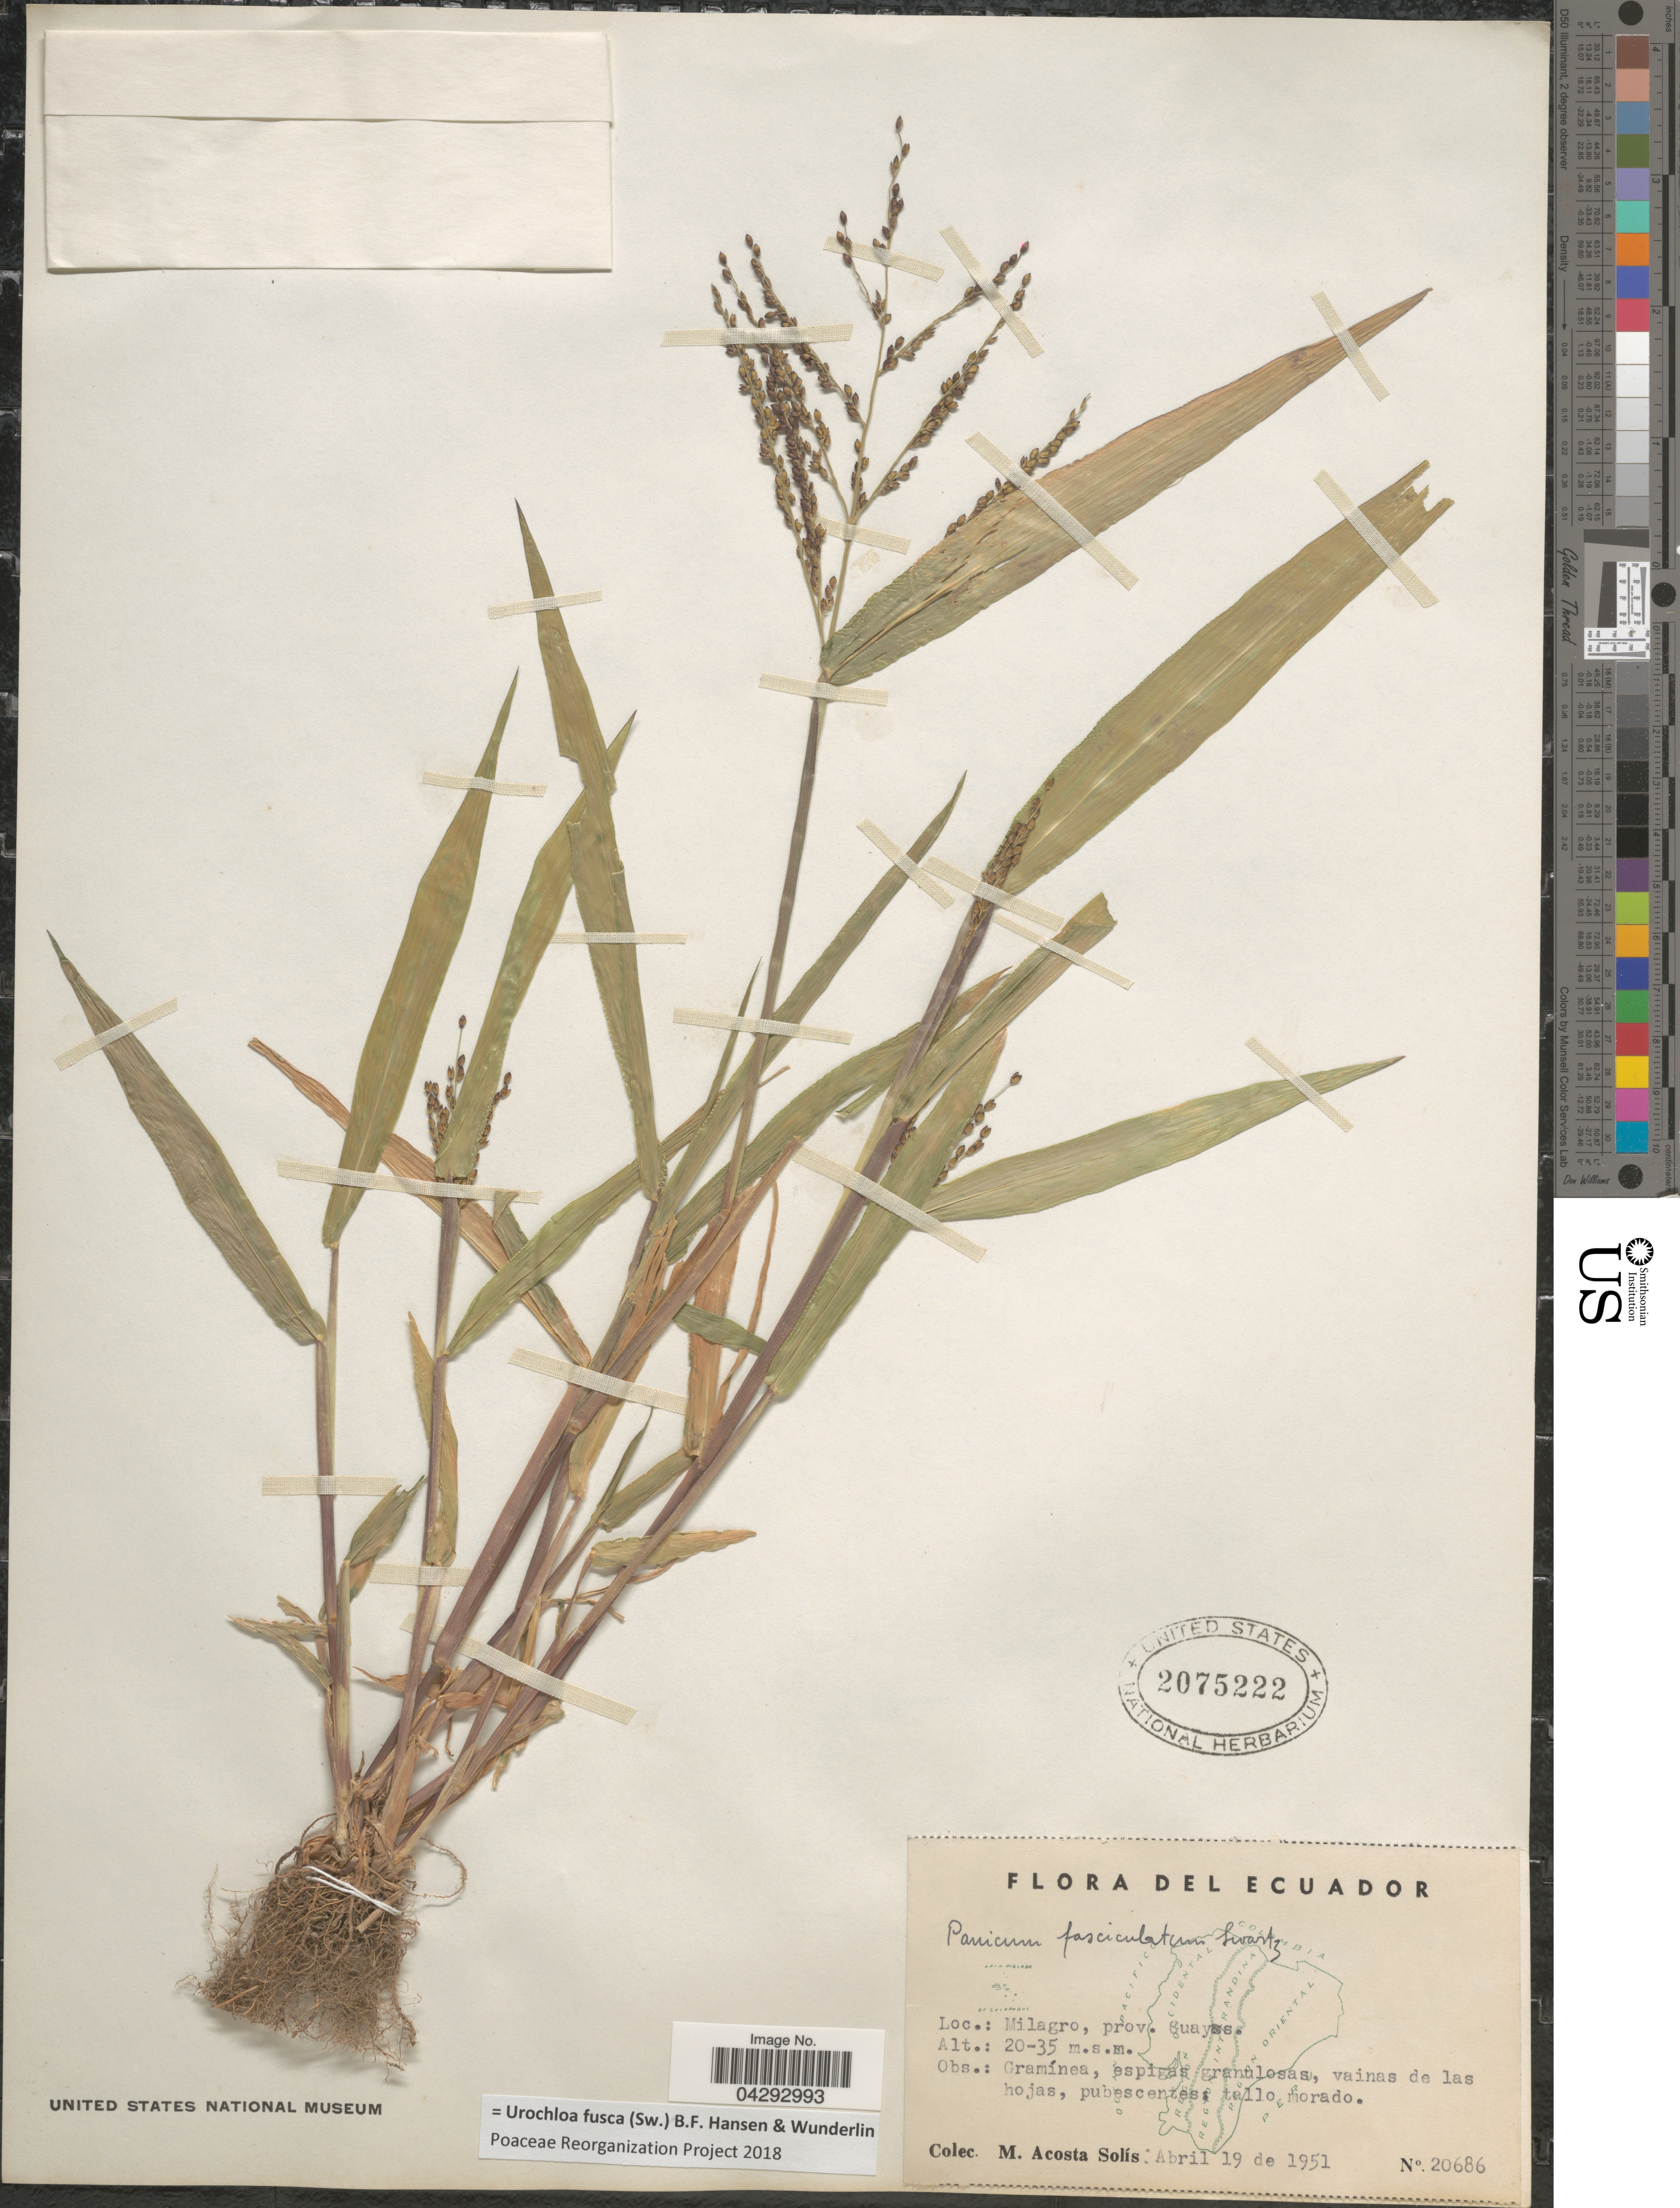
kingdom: Plantae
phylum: Tracheophyta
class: Liliopsida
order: Poales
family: Poaceae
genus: Urochloa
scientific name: Urochloa fusca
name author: (Sw.) B.F. Hansen & Wunderlin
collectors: M. Acosta Solis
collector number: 20686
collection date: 1951-04-19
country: Ecuador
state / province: Guayas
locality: Milagro.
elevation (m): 20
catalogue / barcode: US 2075222